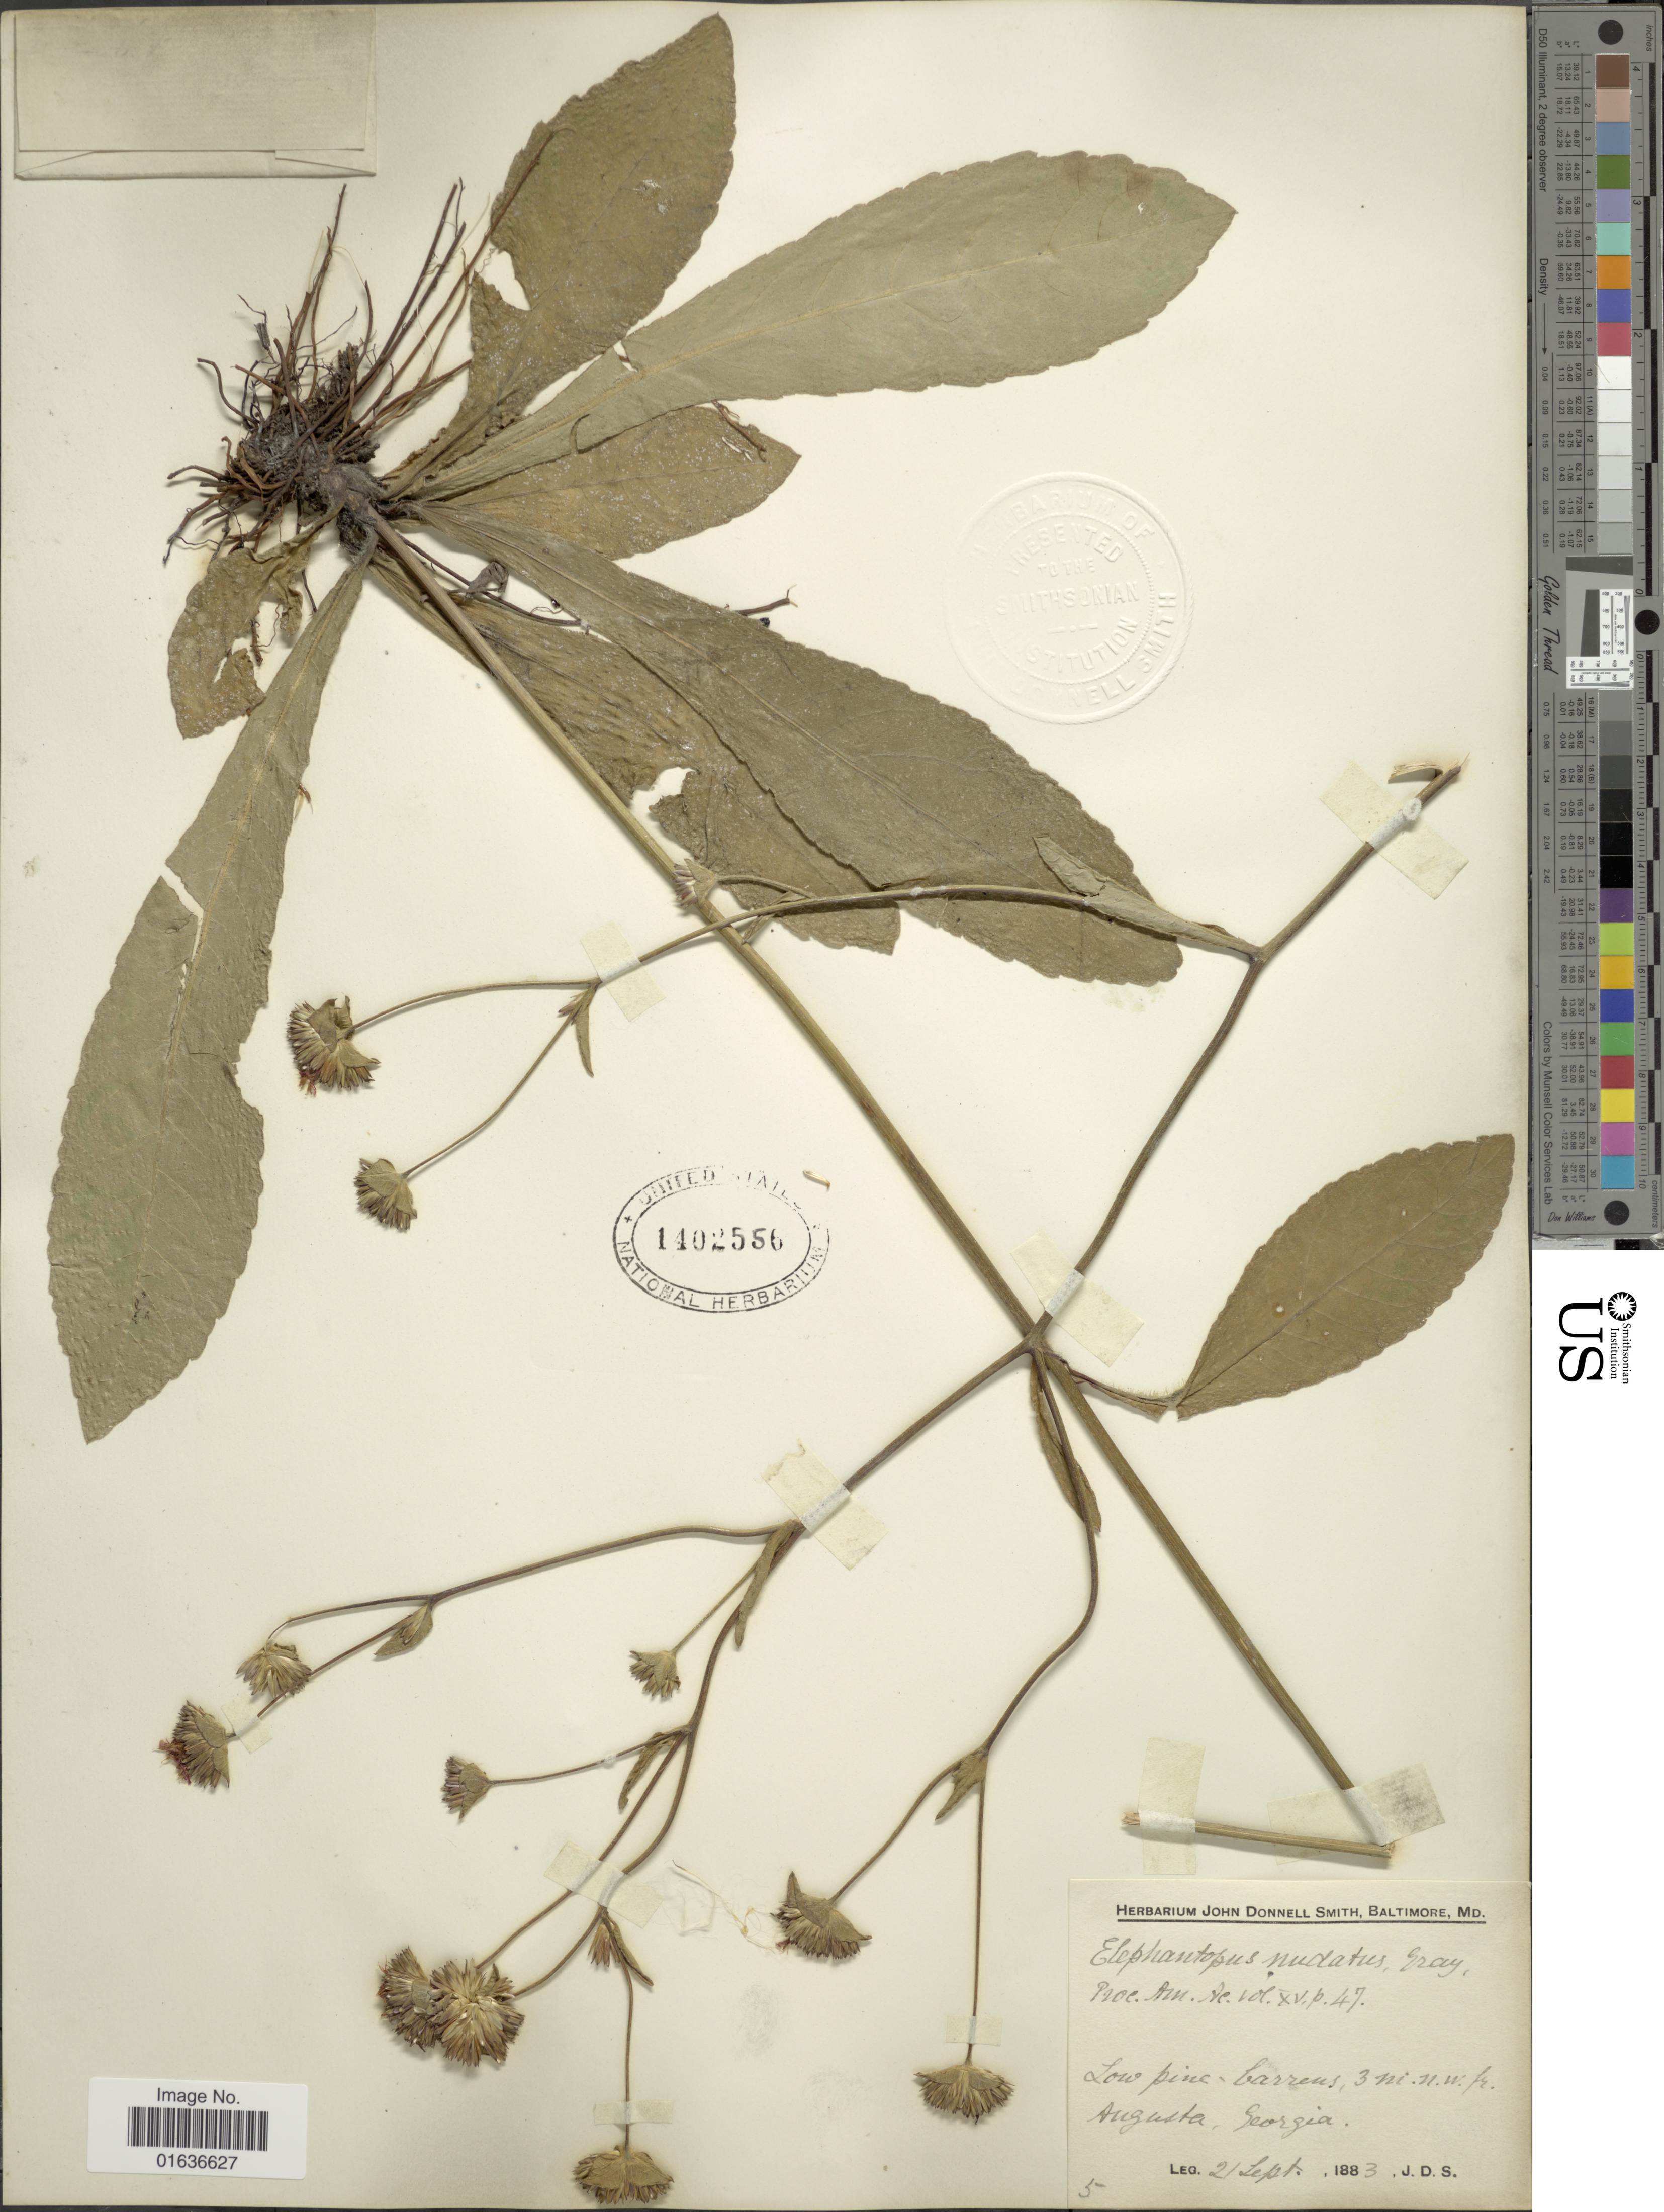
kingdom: Plantae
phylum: Tracheophyta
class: Magnoliopsida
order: Asterales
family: Asteraceae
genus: Elephantopus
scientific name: Elephantopus nudatus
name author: A. Gray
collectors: J. Donnell Smith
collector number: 5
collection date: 1883-09-21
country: United States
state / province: Georgia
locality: Low pine, barrens, 3 mi. n.w. ft. Augusta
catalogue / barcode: US 1402556